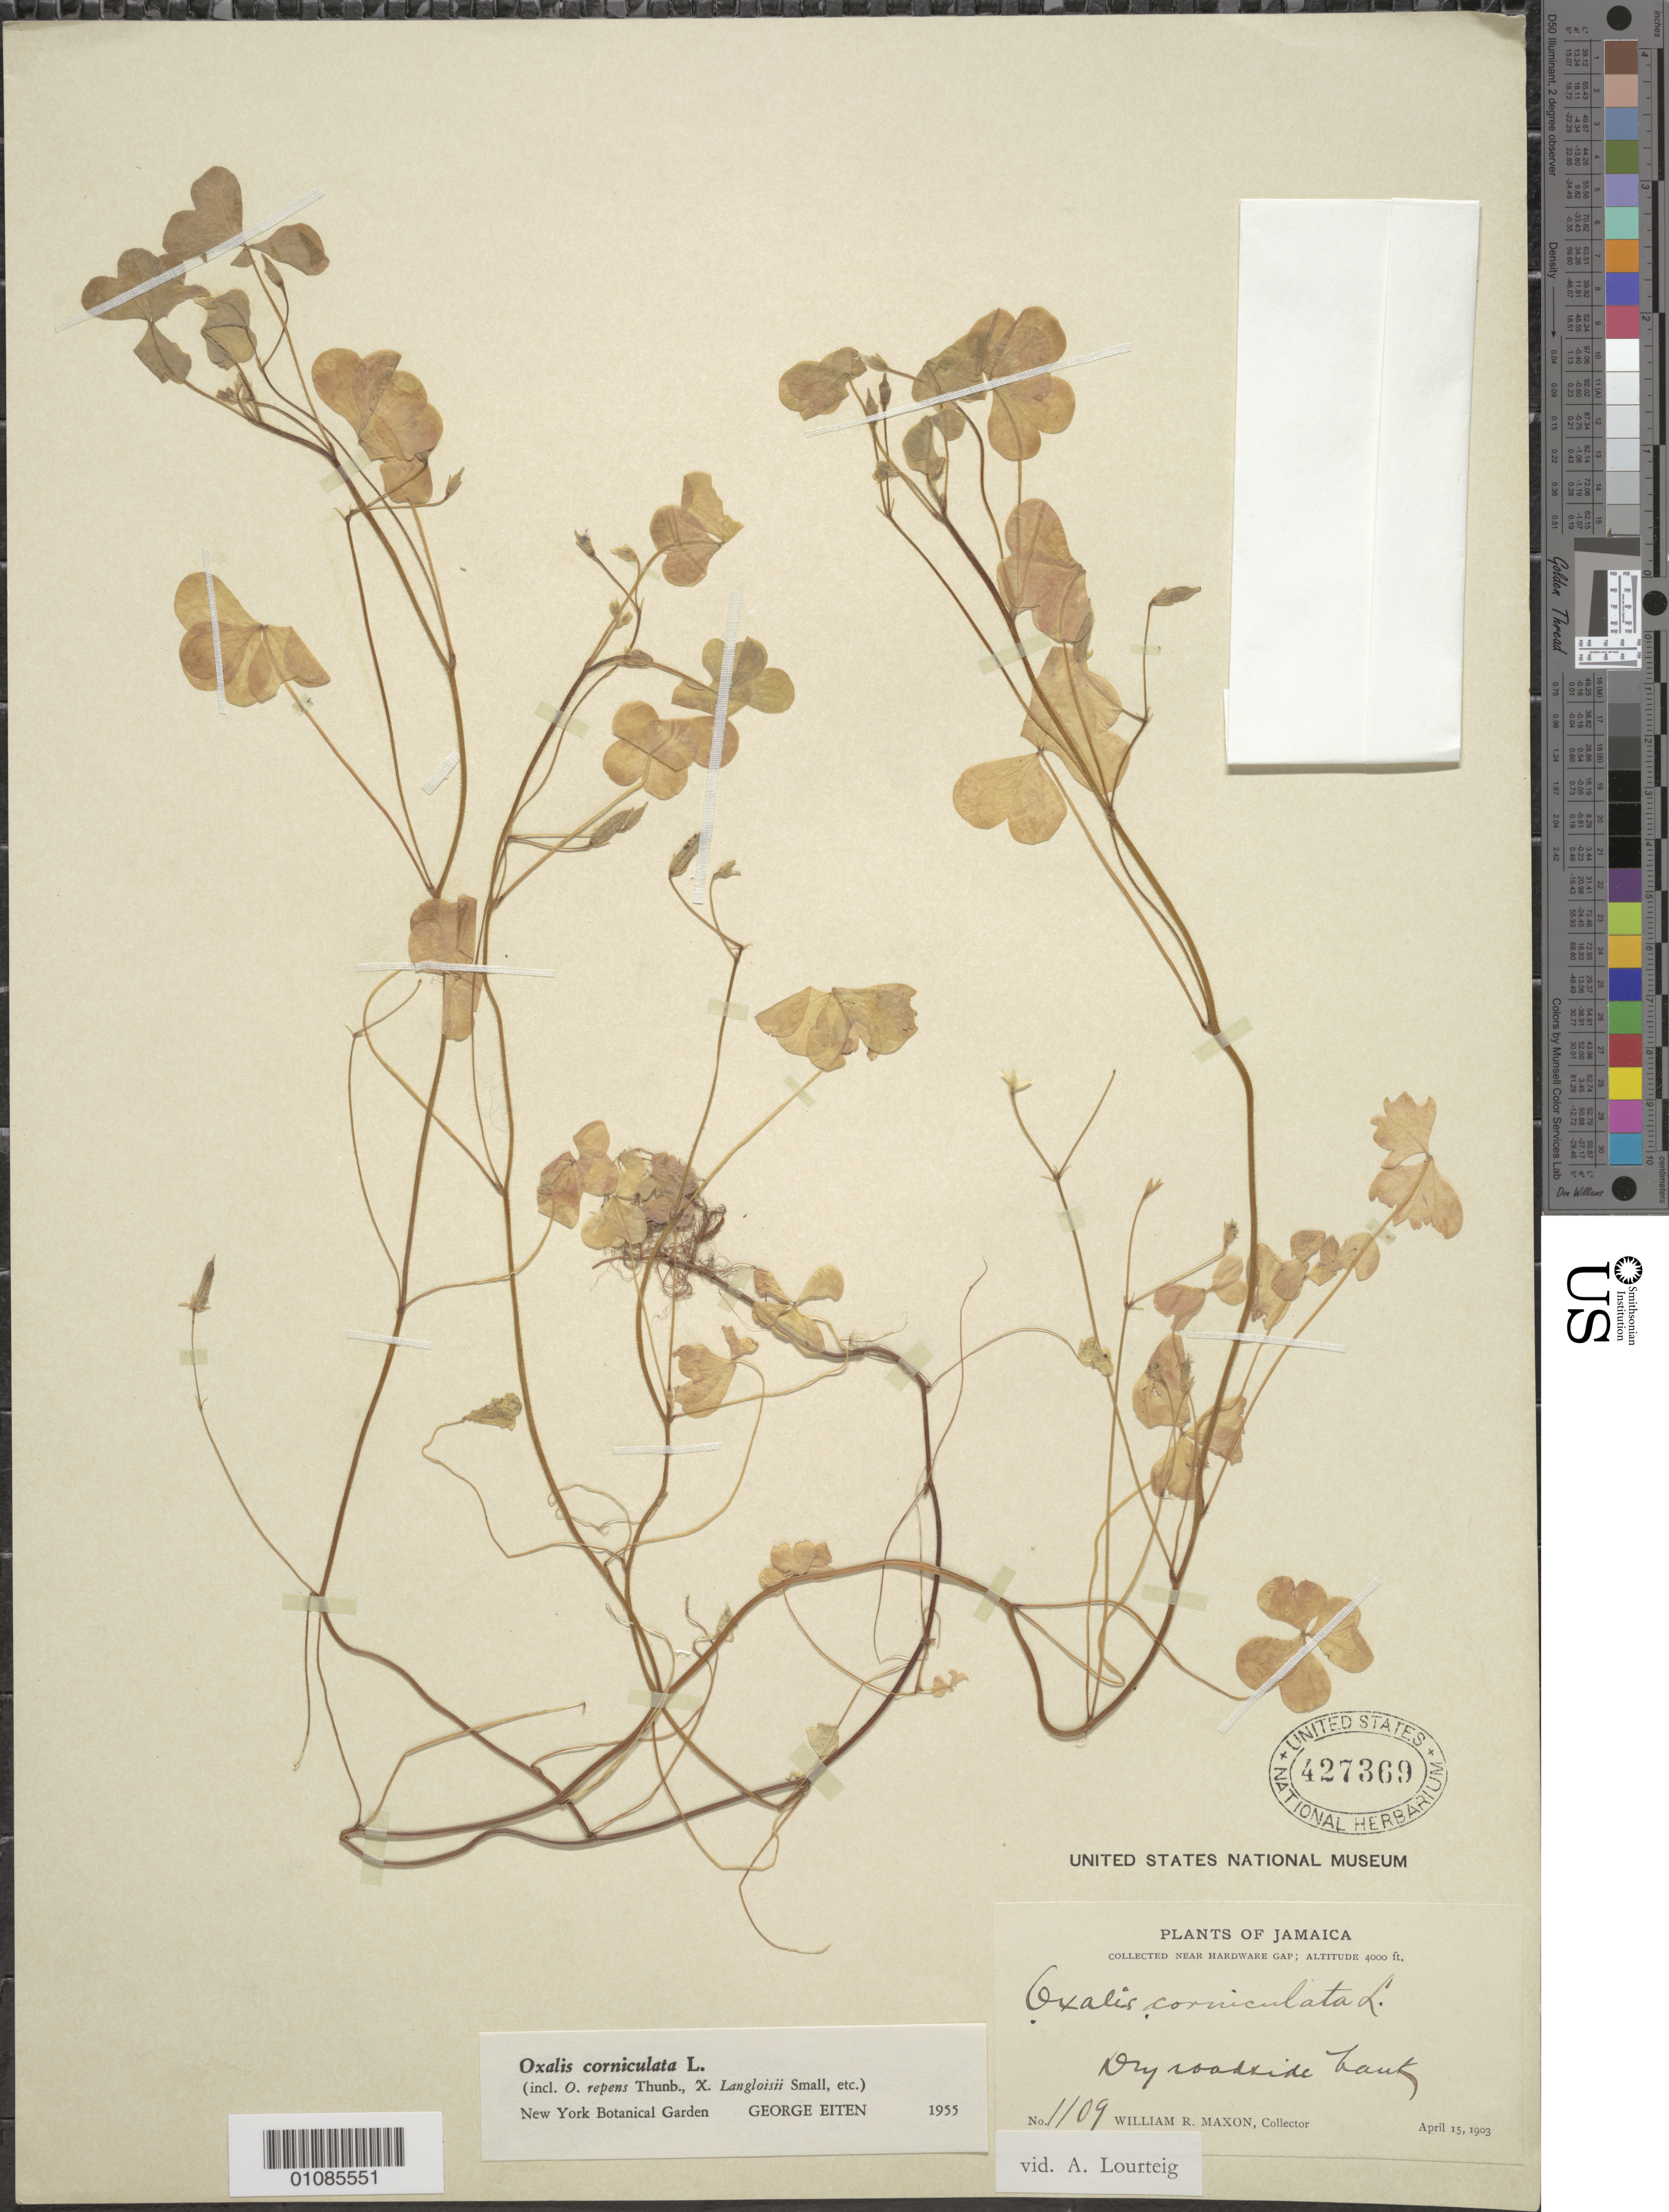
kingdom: Plantae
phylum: Tracheophyta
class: Magnoliopsida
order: Oxalidales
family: Oxalidaceae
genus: Oxalis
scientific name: Oxalis corniculata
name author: L.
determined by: Eiten, G.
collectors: W. R. Maxon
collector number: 1109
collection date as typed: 15 Apr 1903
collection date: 1903-04-15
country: Jamaica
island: Jamaica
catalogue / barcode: US 427369